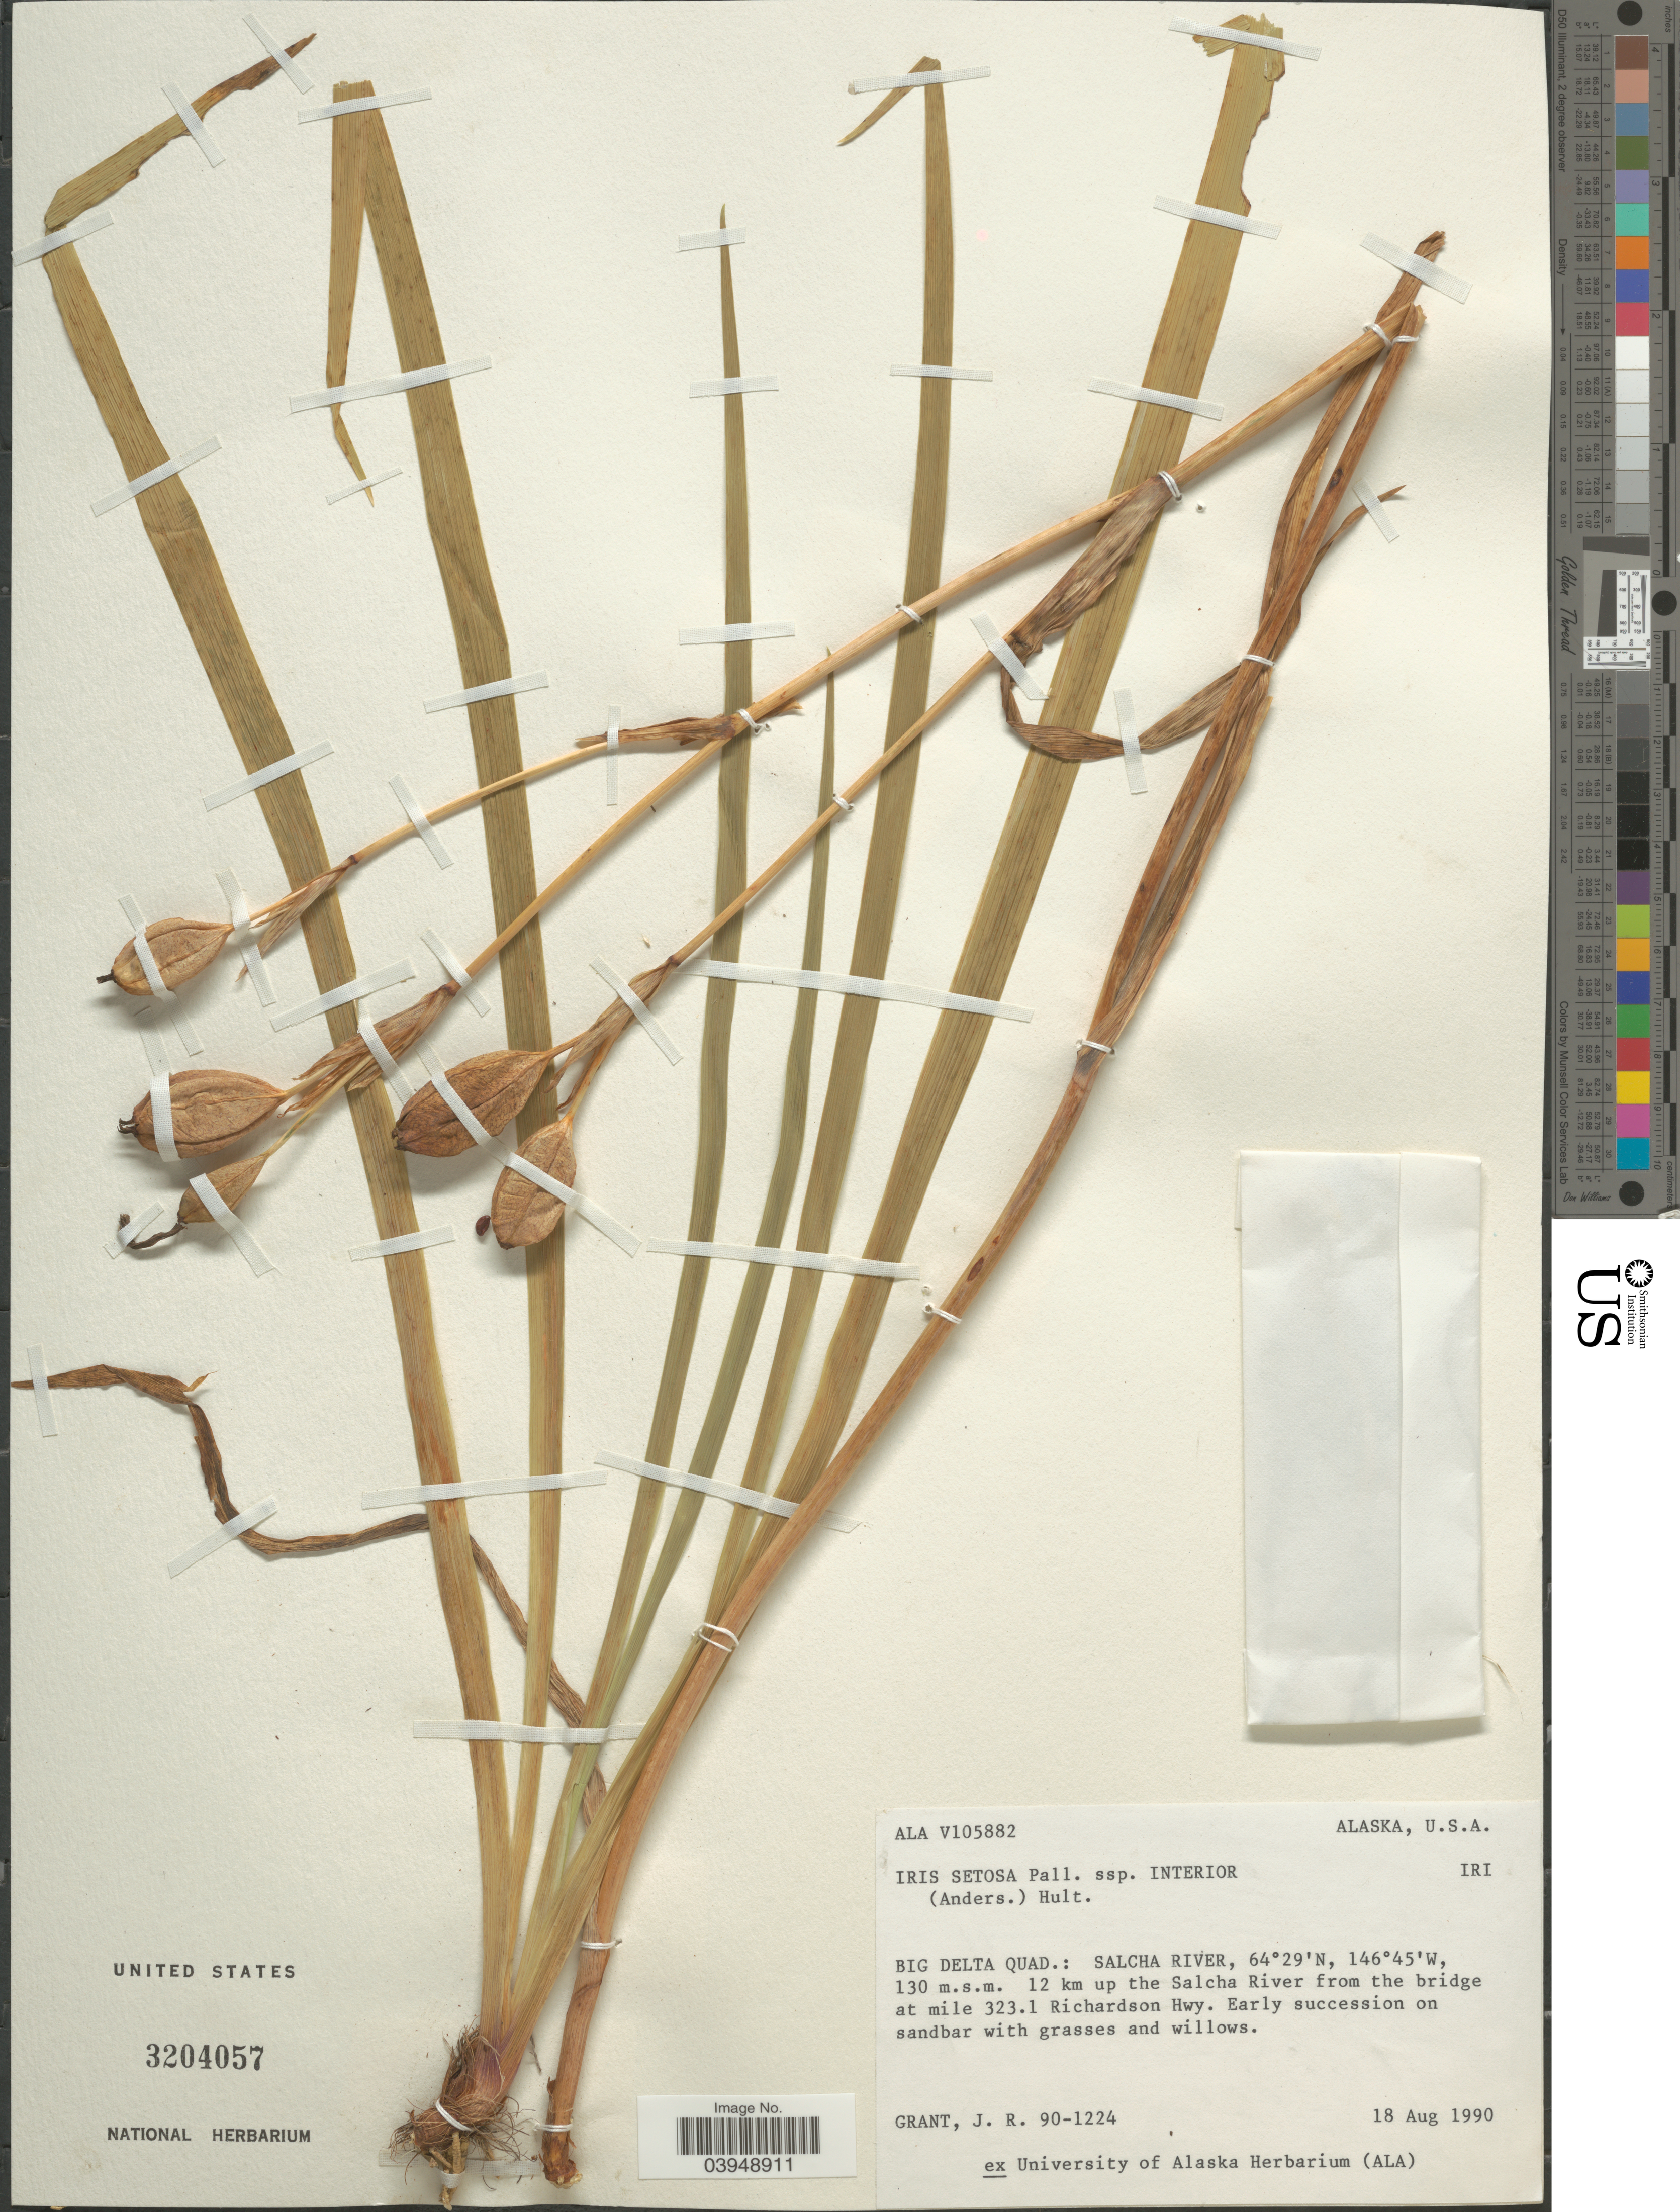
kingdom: Plantae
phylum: Tracheophyta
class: Liliopsida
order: Asparagales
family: Iridaceae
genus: Iris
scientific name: Iris setosa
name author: Pall. ex Link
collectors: J. Grant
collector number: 90-1224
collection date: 1990-08-18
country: United States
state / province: Alaska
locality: Big Delta Quad.: Salcha River. 12 km up to the Salcha River from the bridge at mile 323.1 Richardson Hwy.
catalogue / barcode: US 3204057